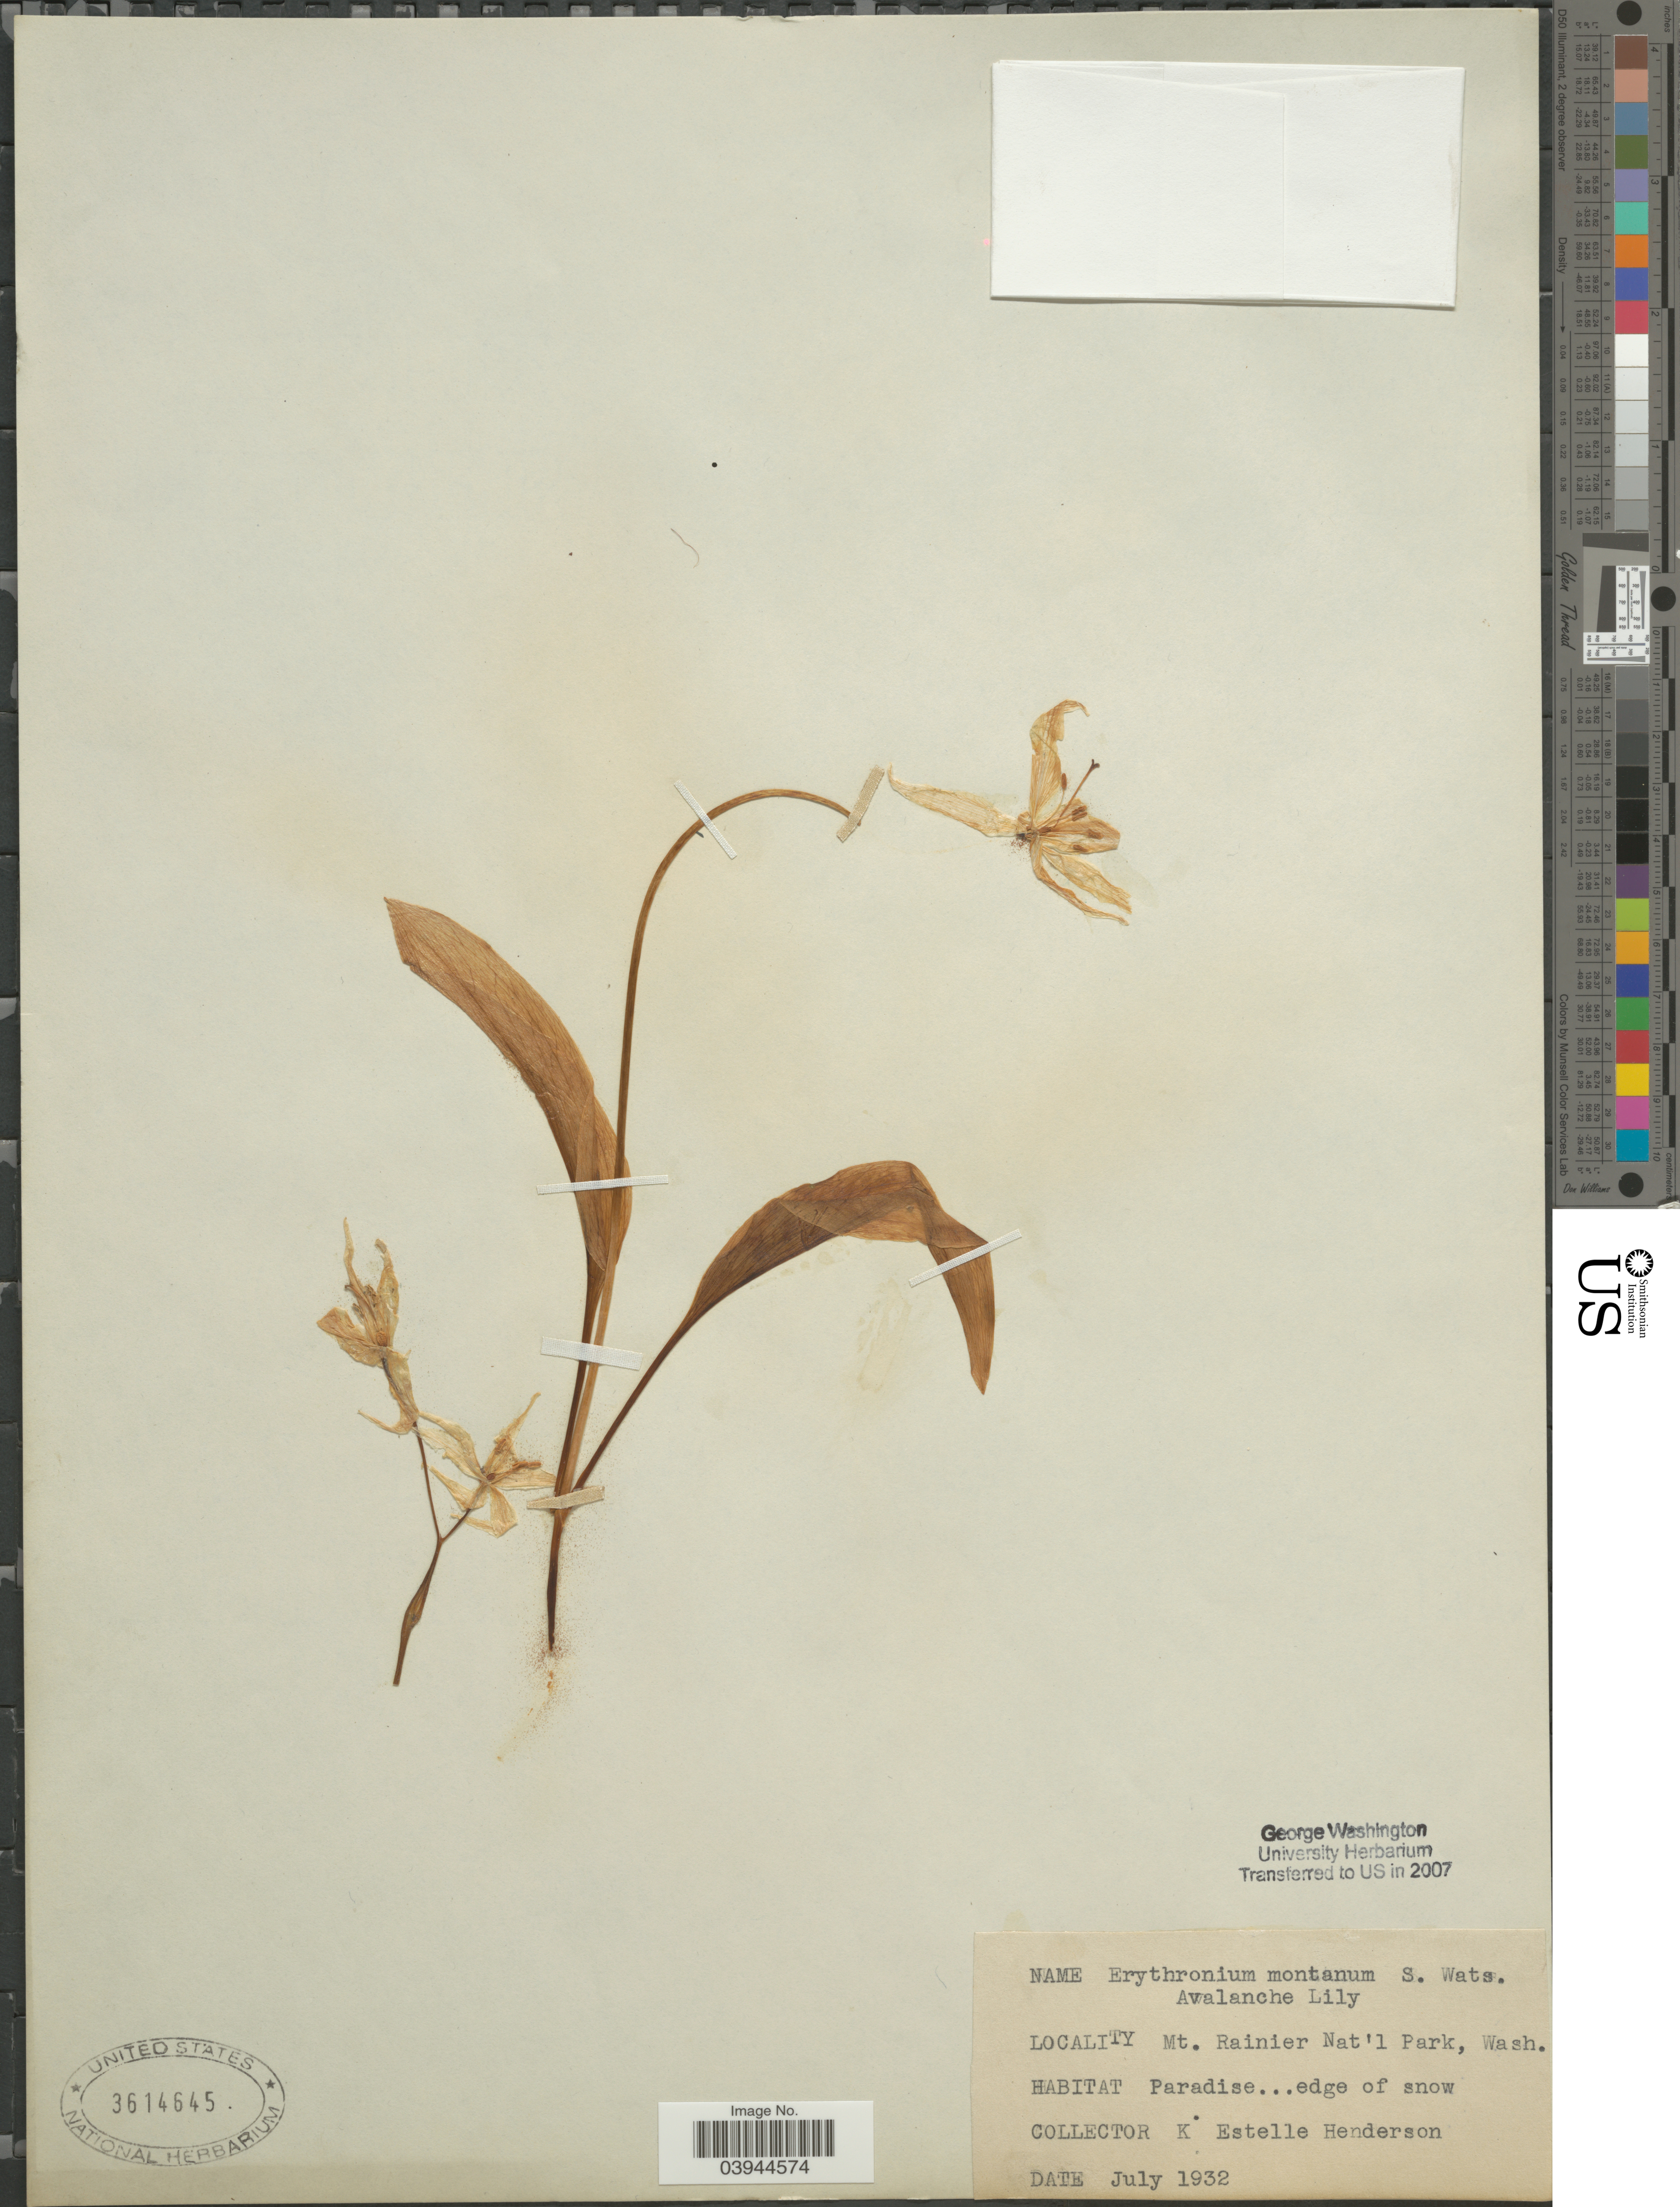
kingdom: Plantae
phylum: Tracheophyta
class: Liliopsida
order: Liliales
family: Liliaceae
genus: Erythronium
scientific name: Erythronium montanum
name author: S. Watson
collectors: K. Henderson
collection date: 1932-07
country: United States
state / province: Washington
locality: Mt. Rainier Nat'l Park. Paradise.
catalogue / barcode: US 3614645